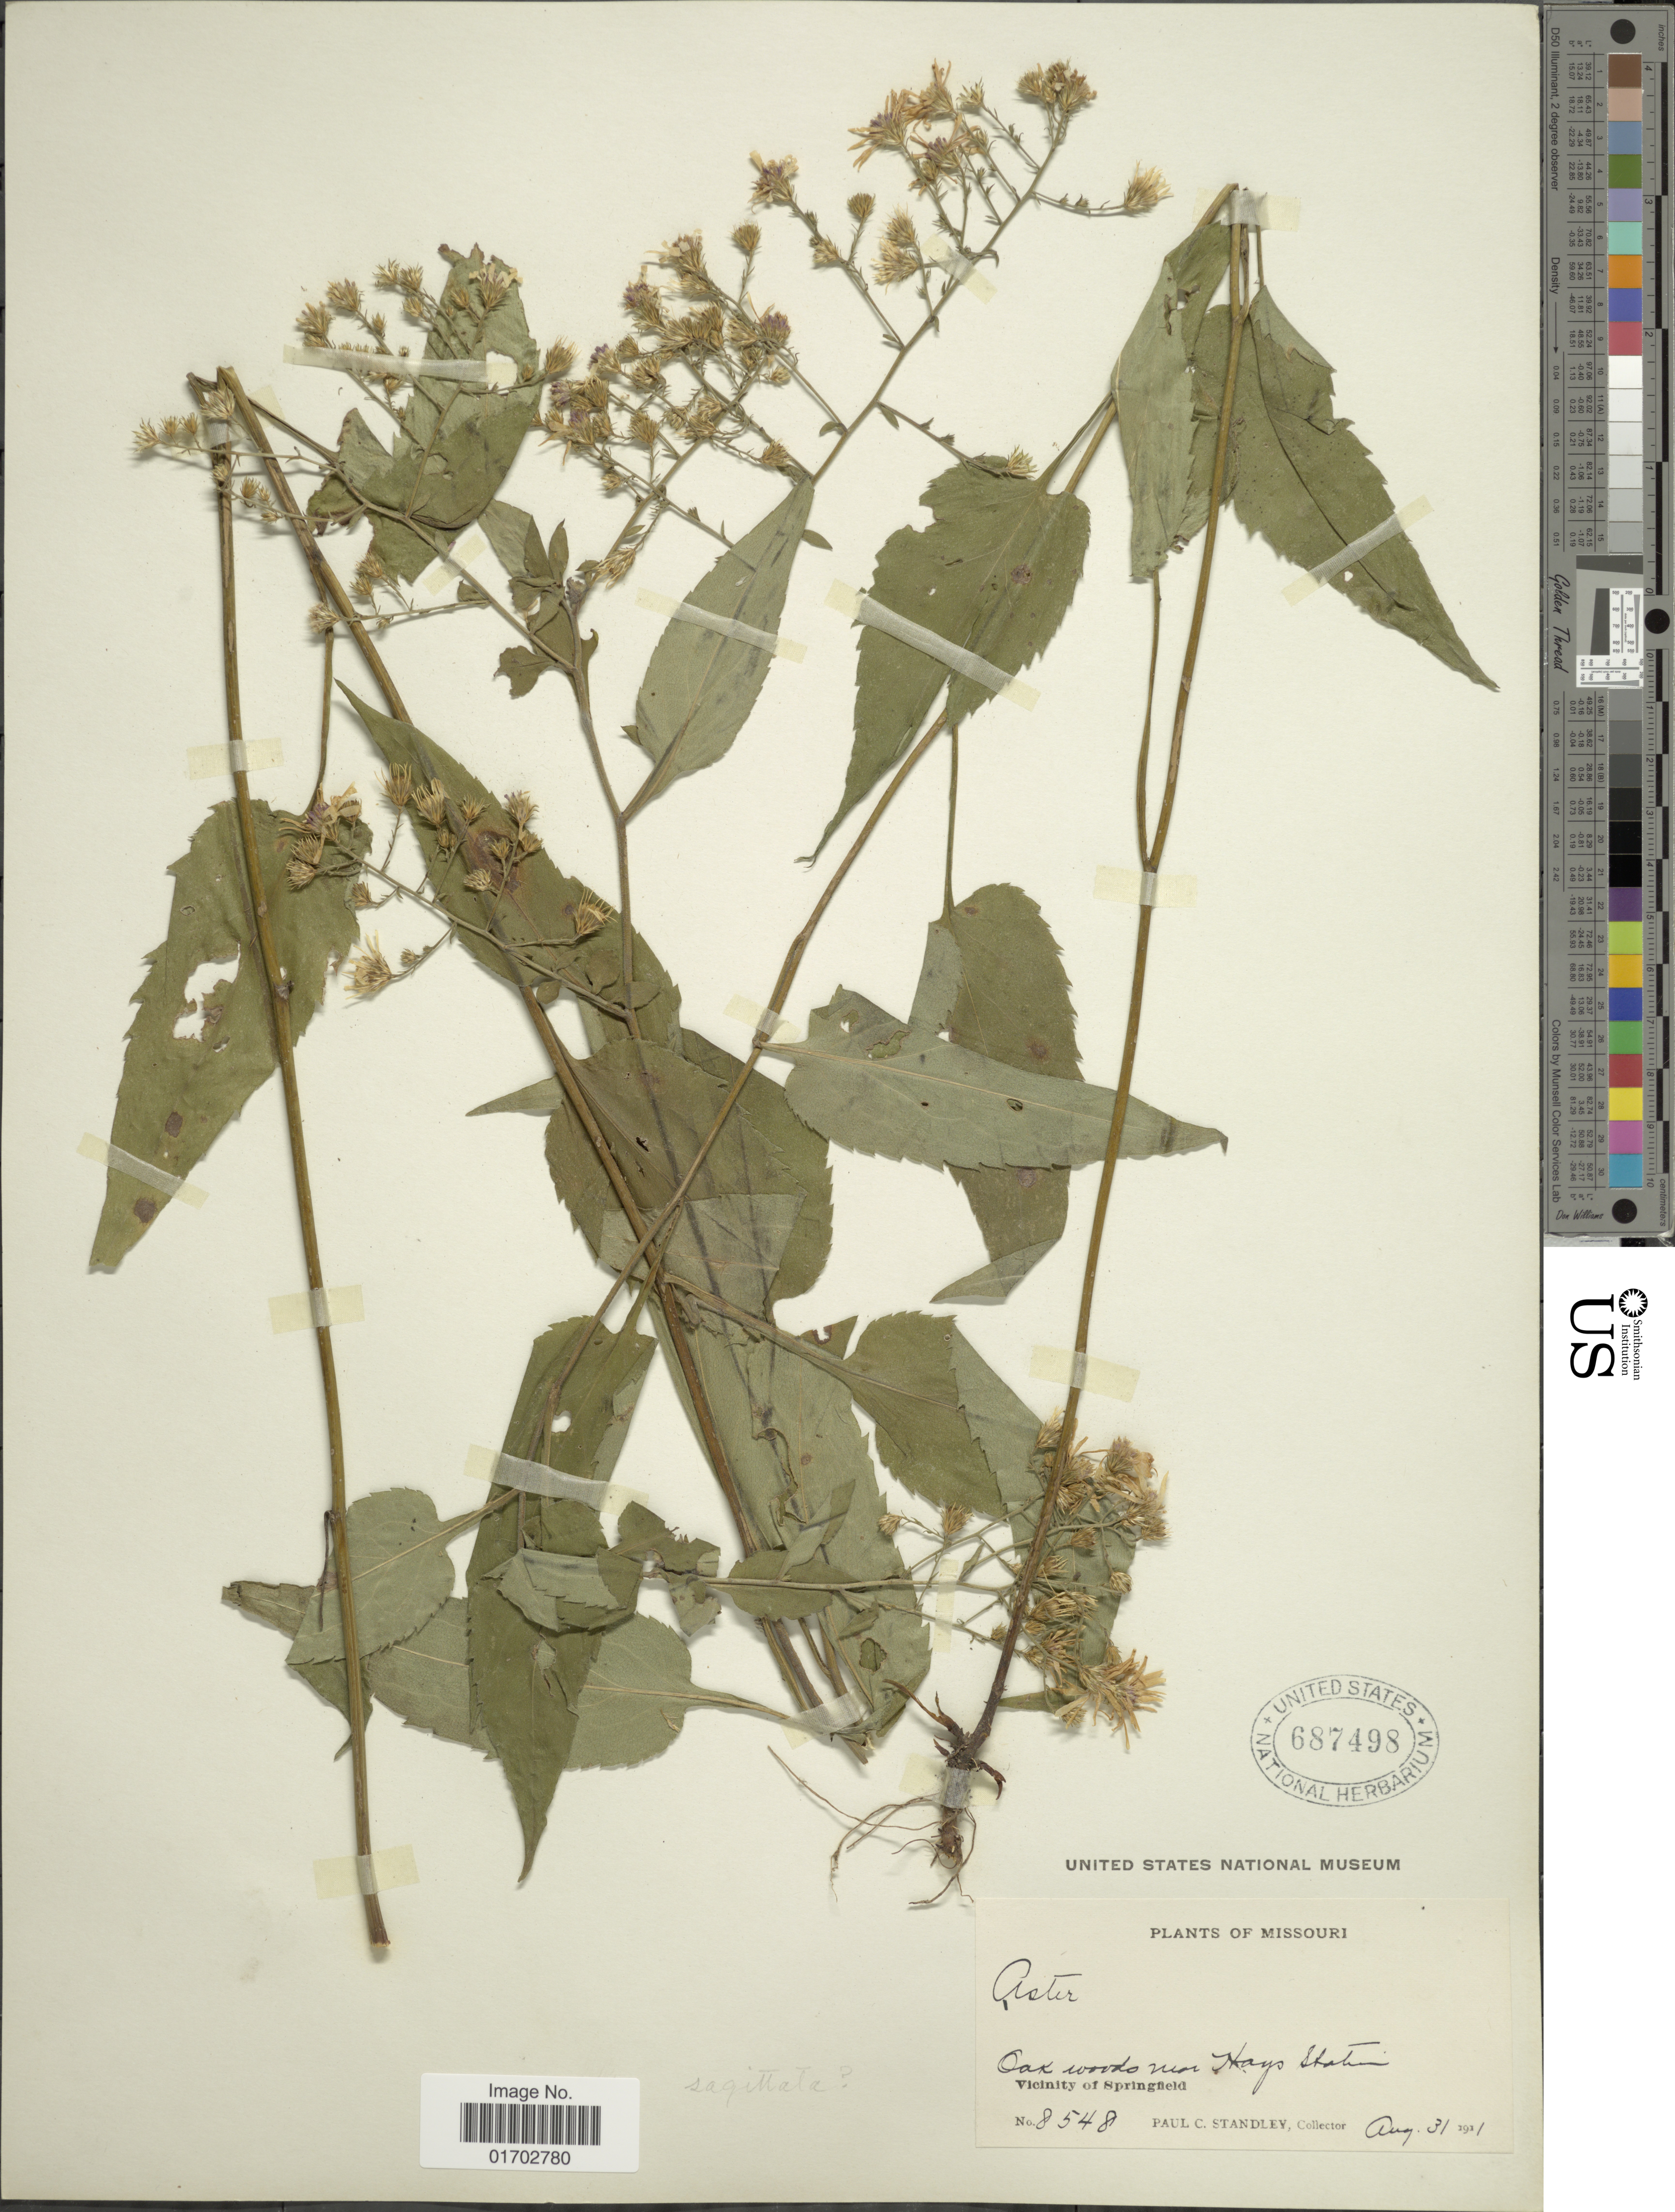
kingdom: Plantae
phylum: Tracheophyta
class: Magnoliopsida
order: Asterales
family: Asteraceae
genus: Symphyotrichum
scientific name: Symphyotrichum sagittifolium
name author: (Wedem. ex Willd.) G.L. Nesom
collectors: P. C. Standley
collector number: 8548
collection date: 1911-08-31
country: United States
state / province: Missouri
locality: Near Hays Station, Vicinity of Springfield.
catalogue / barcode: US 687498